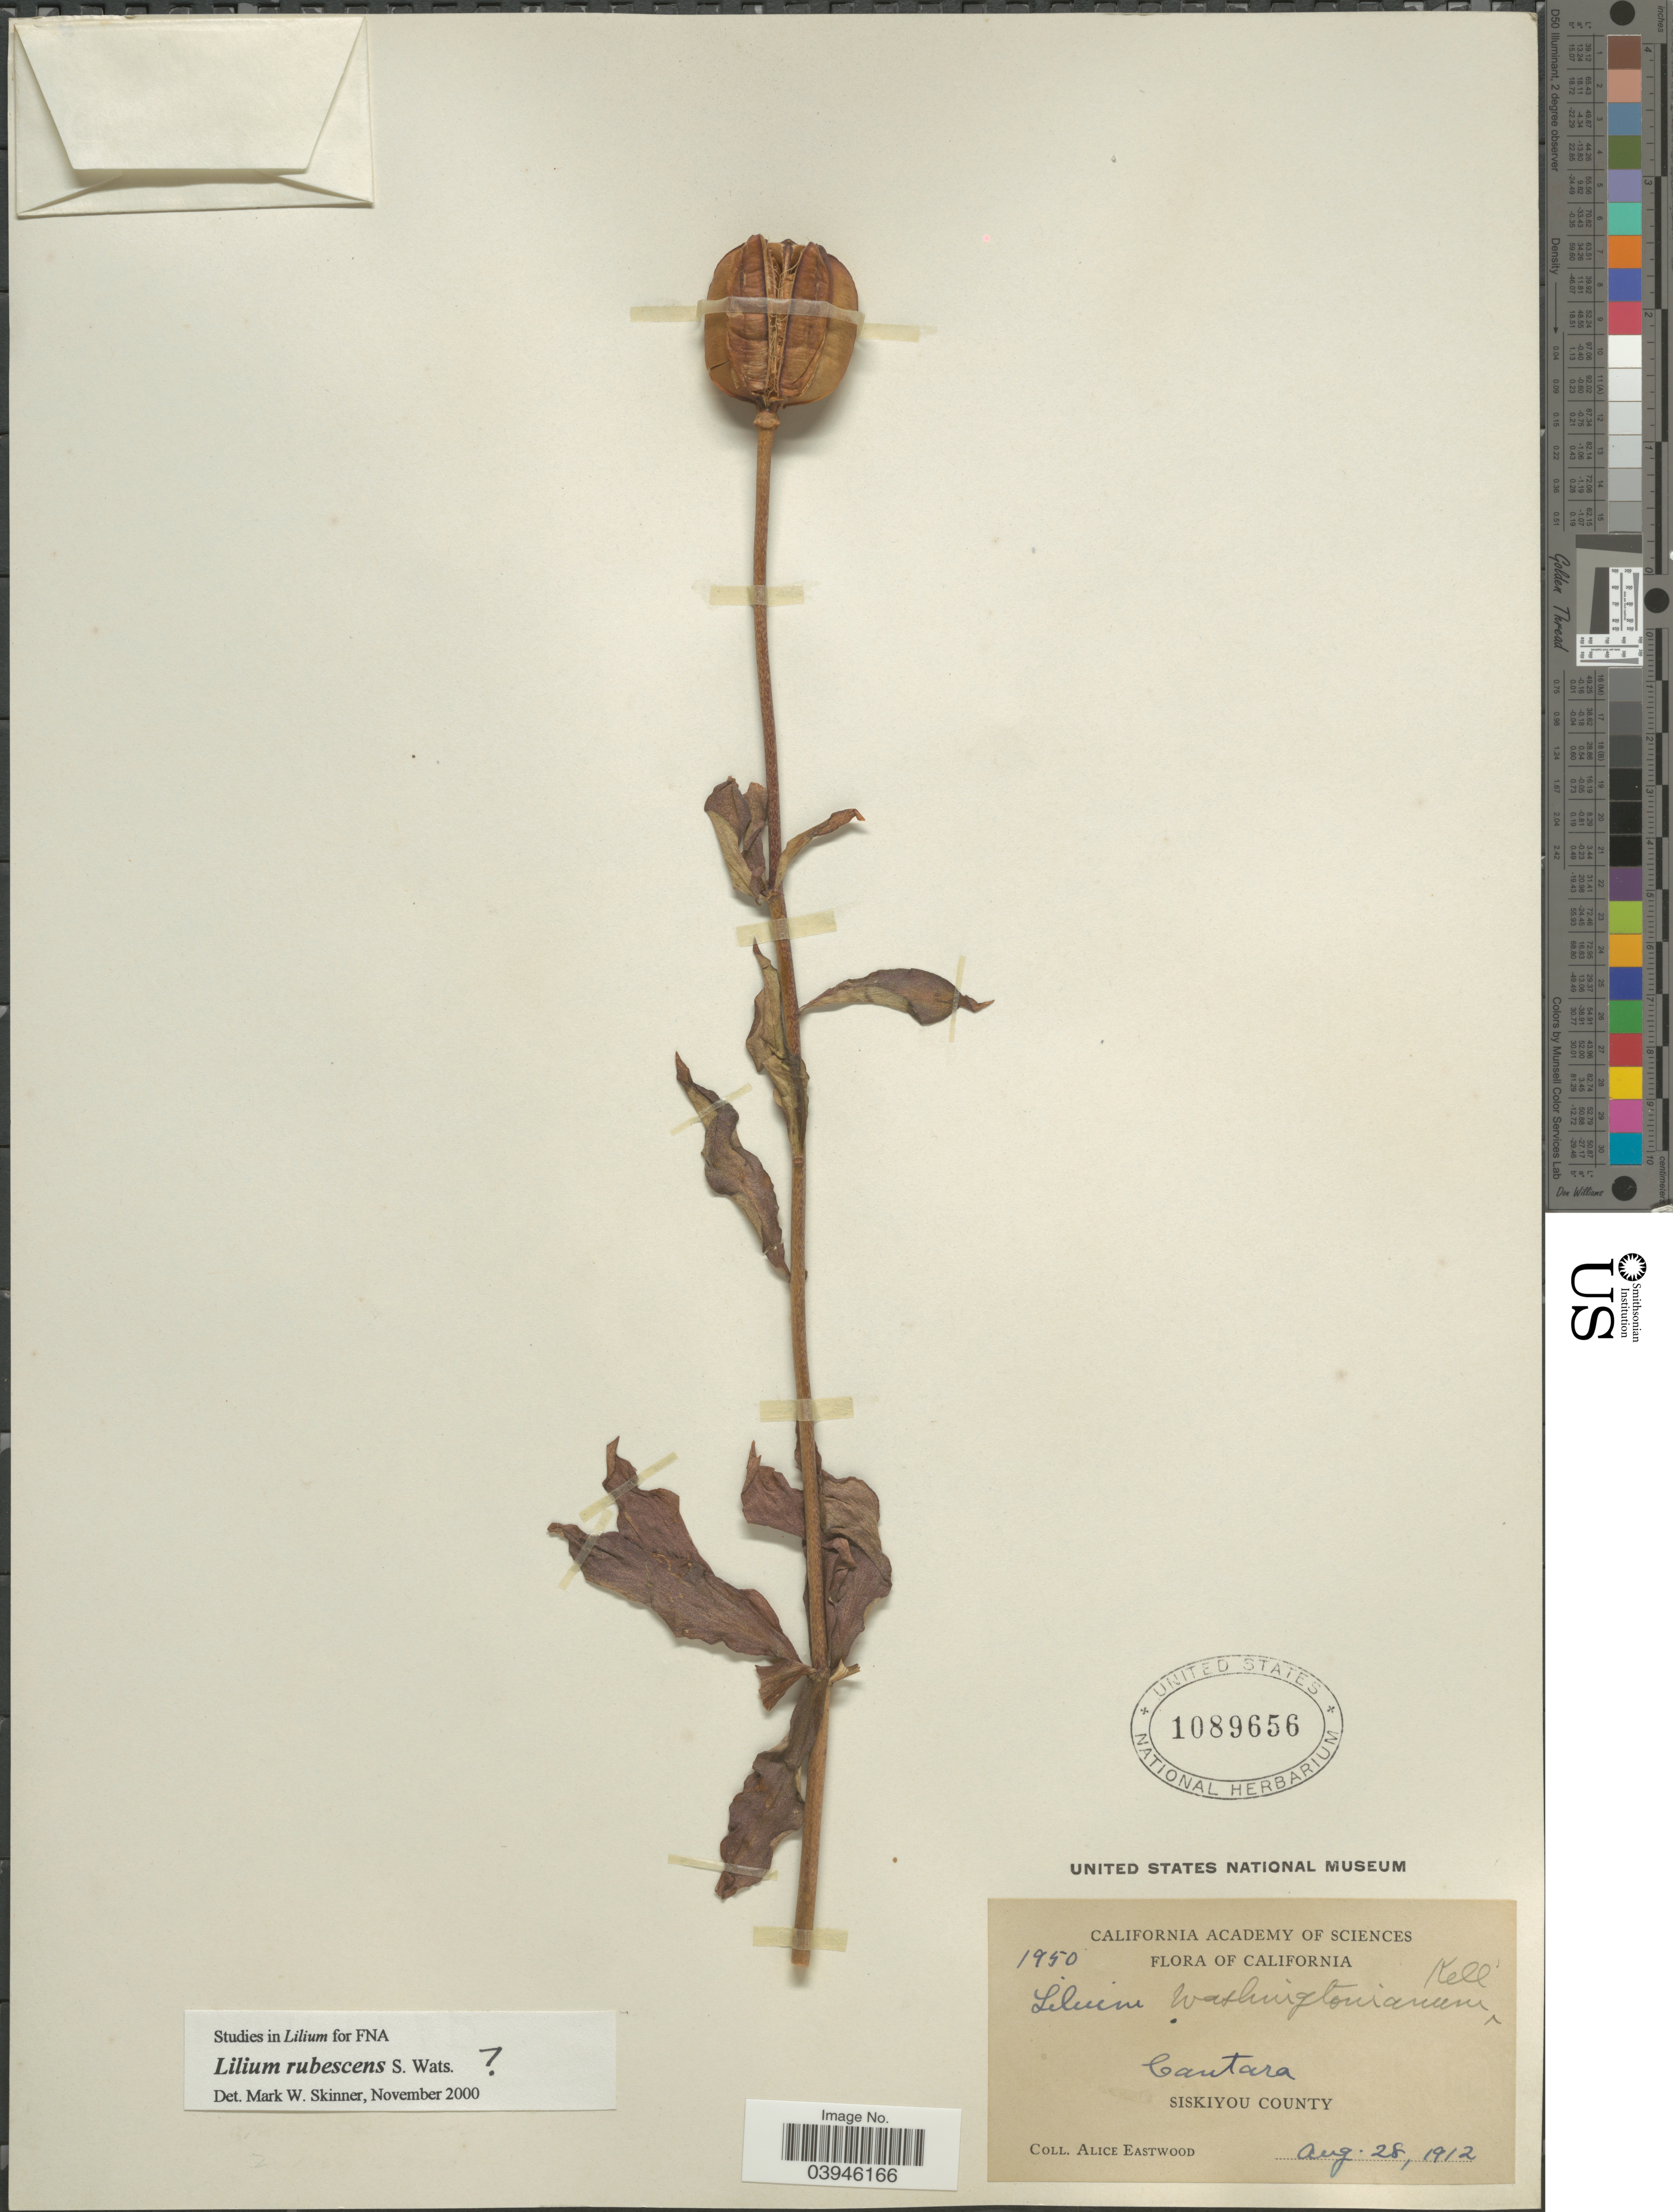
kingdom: Plantae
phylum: Tracheophyta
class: Liliopsida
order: Liliales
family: Liliaceae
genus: Lilium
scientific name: Lilium rubescens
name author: S. Watson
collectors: A. Eastwood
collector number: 1950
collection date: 1912-08-28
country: United States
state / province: California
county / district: Siskiyou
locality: Cantara. Siskiyou County.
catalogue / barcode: US 1089656